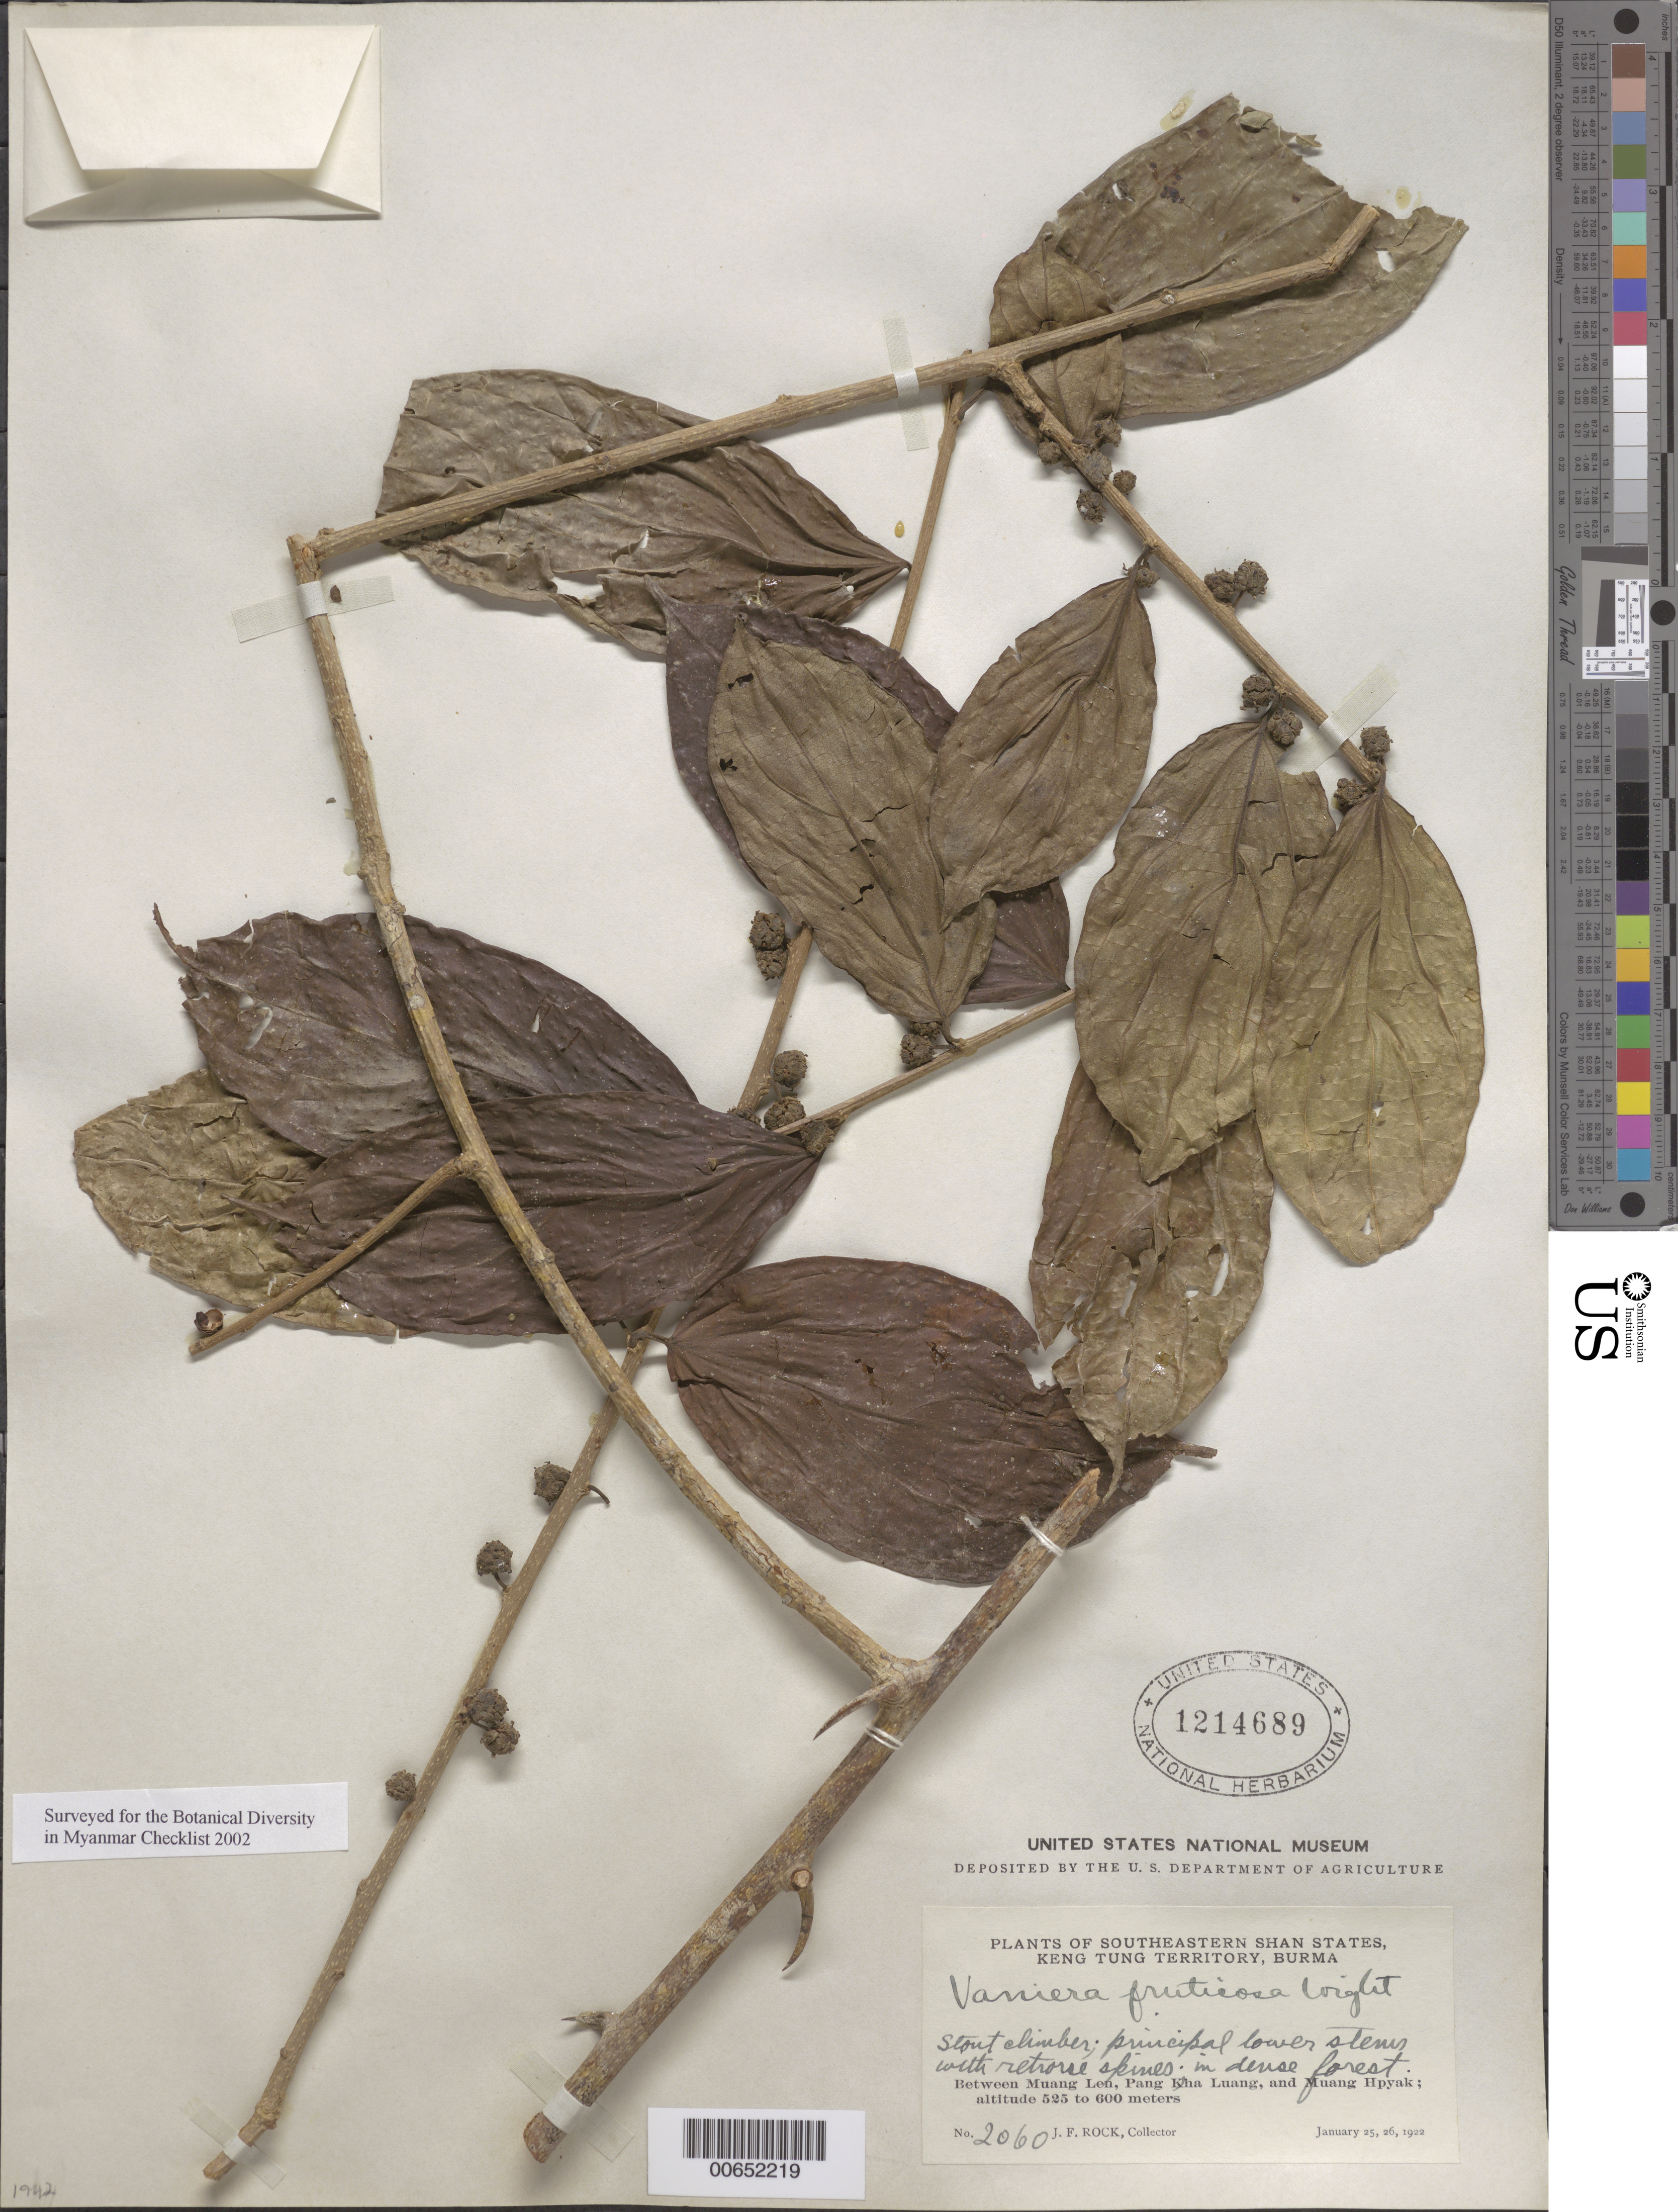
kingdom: Plantae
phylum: Tracheophyta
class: Magnoliopsida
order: Rosales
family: Moraceae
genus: Maclura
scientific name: Maclura sp.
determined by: Strong, Mark T., (BOT), Smithsonian Institution - National Museum of Natural History (UNITED STATES)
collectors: J. F. Rock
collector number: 2060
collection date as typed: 25 Jan 1922 and 26 Jan 1922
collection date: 1922-01-25,1922-01-26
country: Myanmar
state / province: Shan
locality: Keng Tung Territory, between Muang Len, Pang Kha Luang and Muang Hpyak.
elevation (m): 525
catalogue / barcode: US 1214689